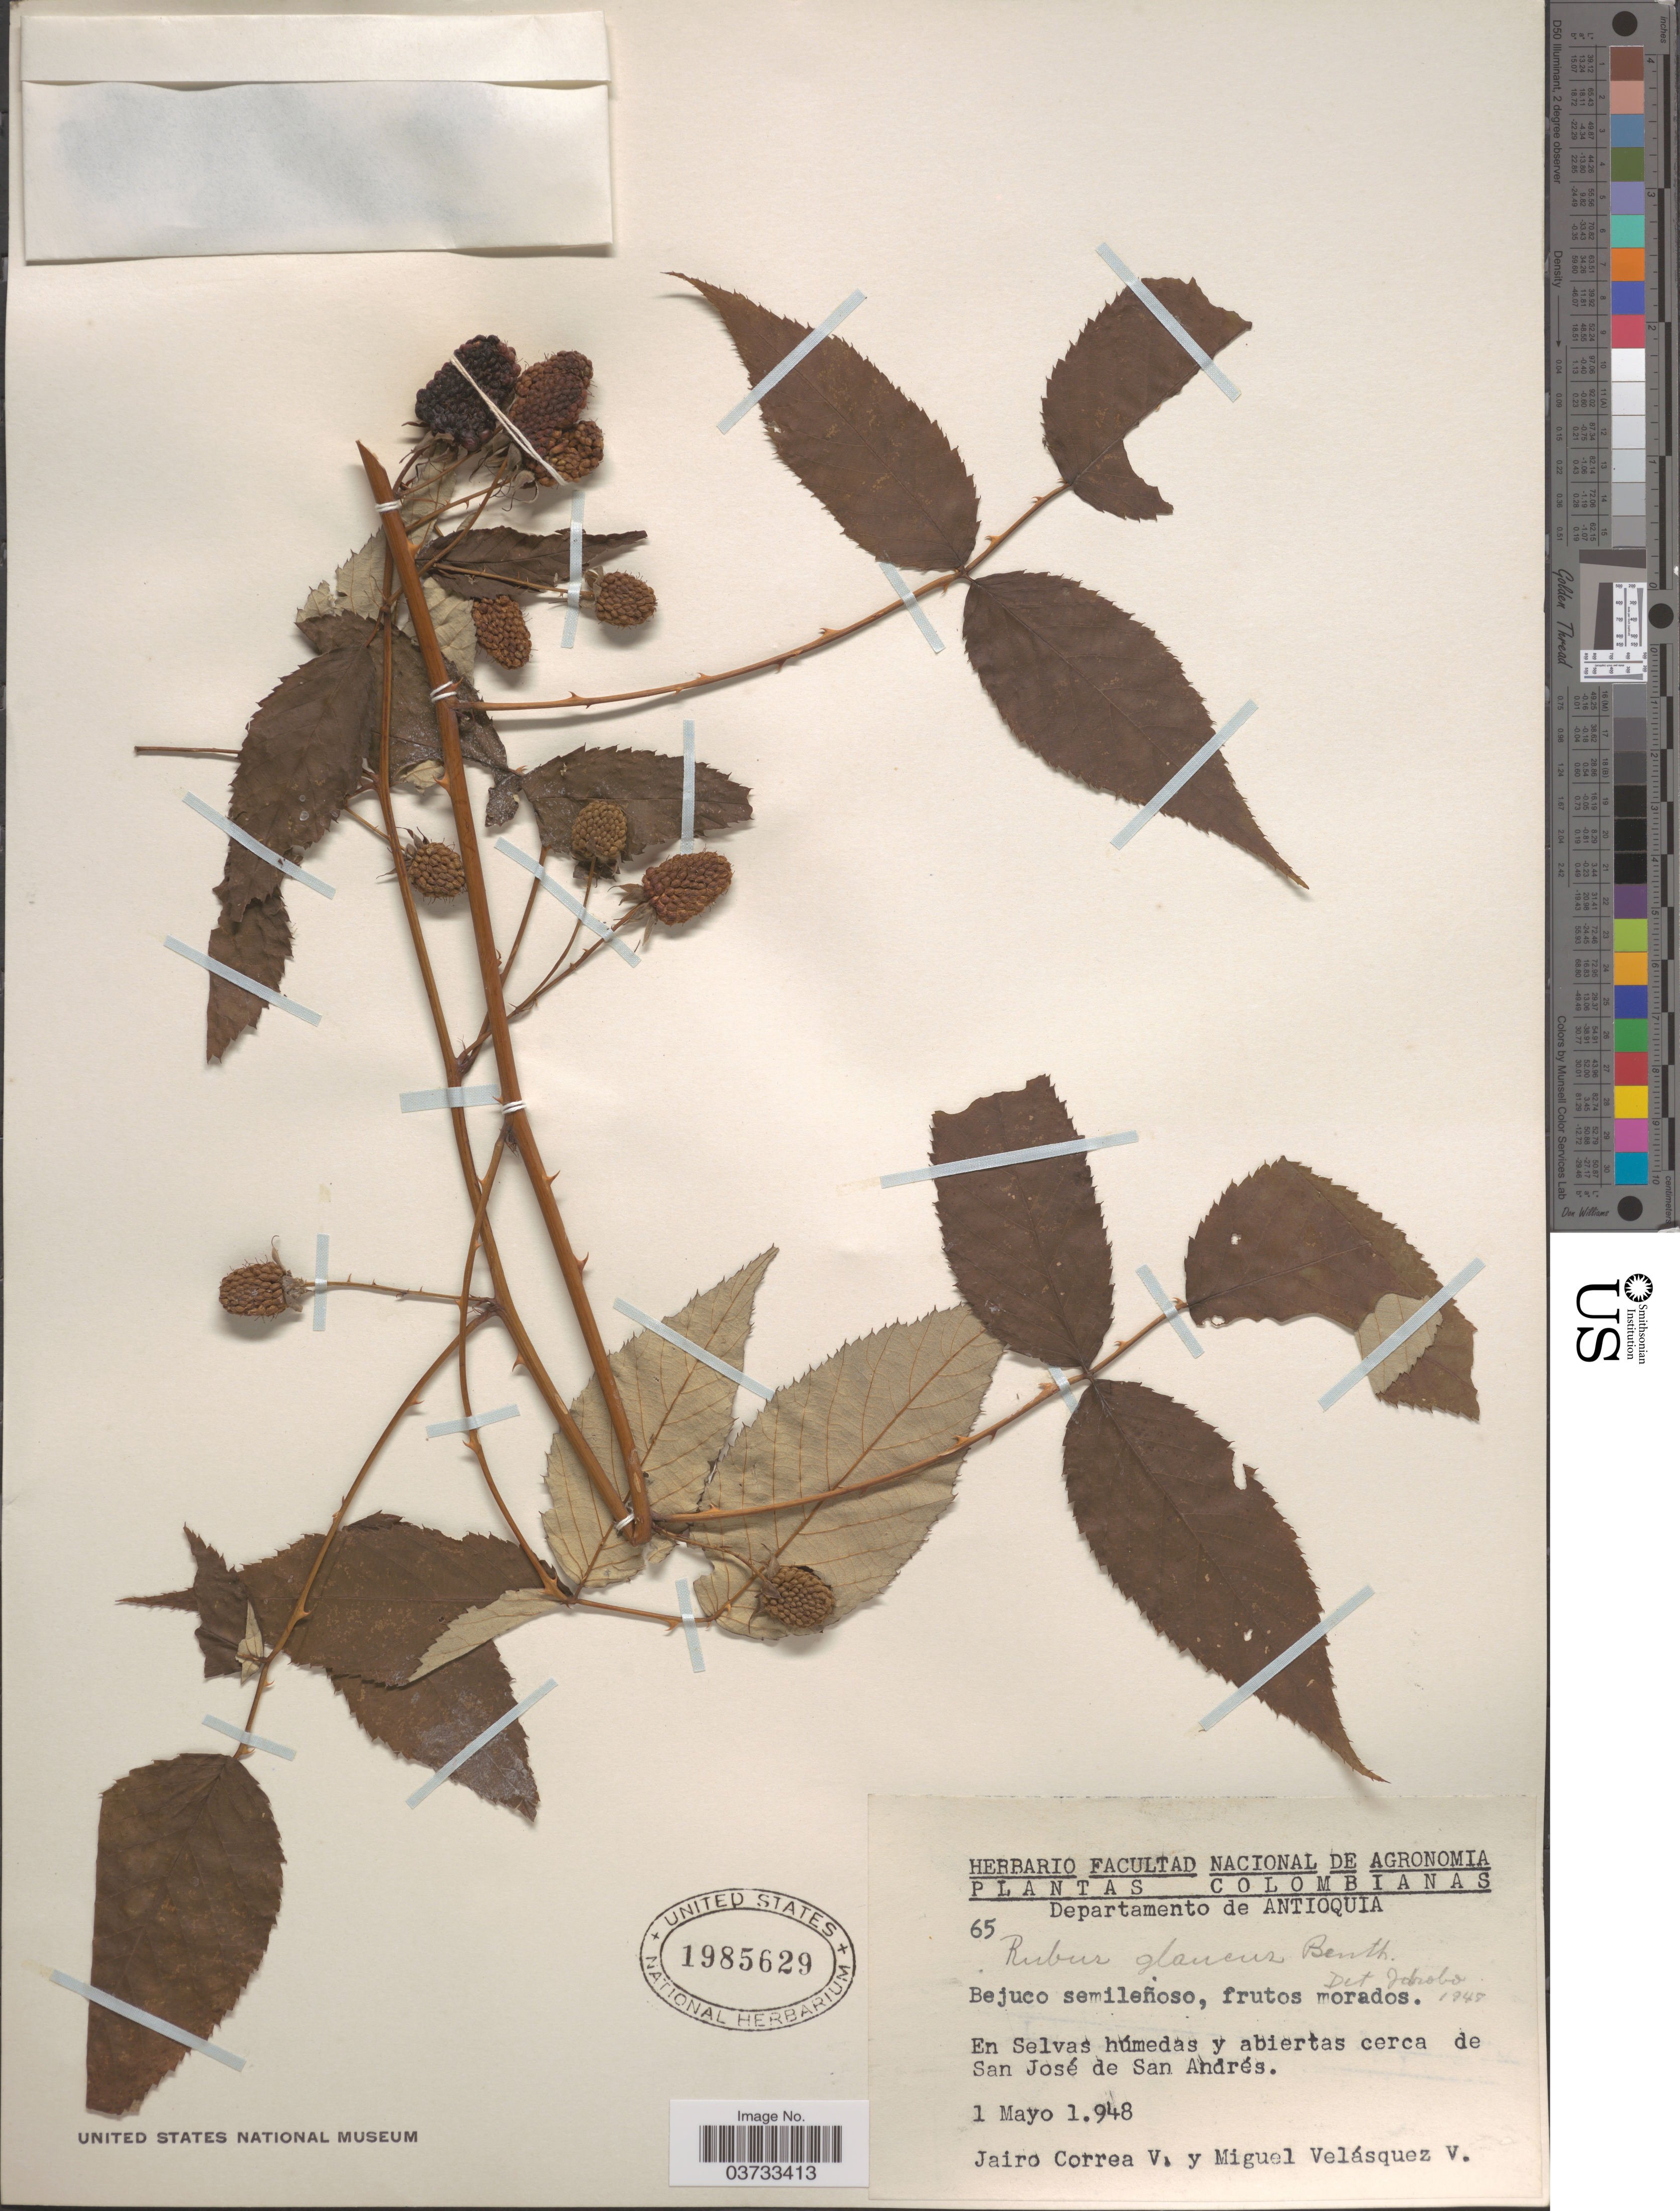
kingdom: Plantae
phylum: Tracheophyta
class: Magnoliopsida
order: Rosales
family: Rosaceae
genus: Rubus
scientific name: Rubus glaucus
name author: Benth.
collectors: J. Correa V. & M. Velasquez V.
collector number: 65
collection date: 1948-05-01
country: Colombia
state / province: Antioquia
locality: Departamento de Antioquia. En Selvas húmedas y abiertas cerca de San José de San Andrés.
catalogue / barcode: US 1985629